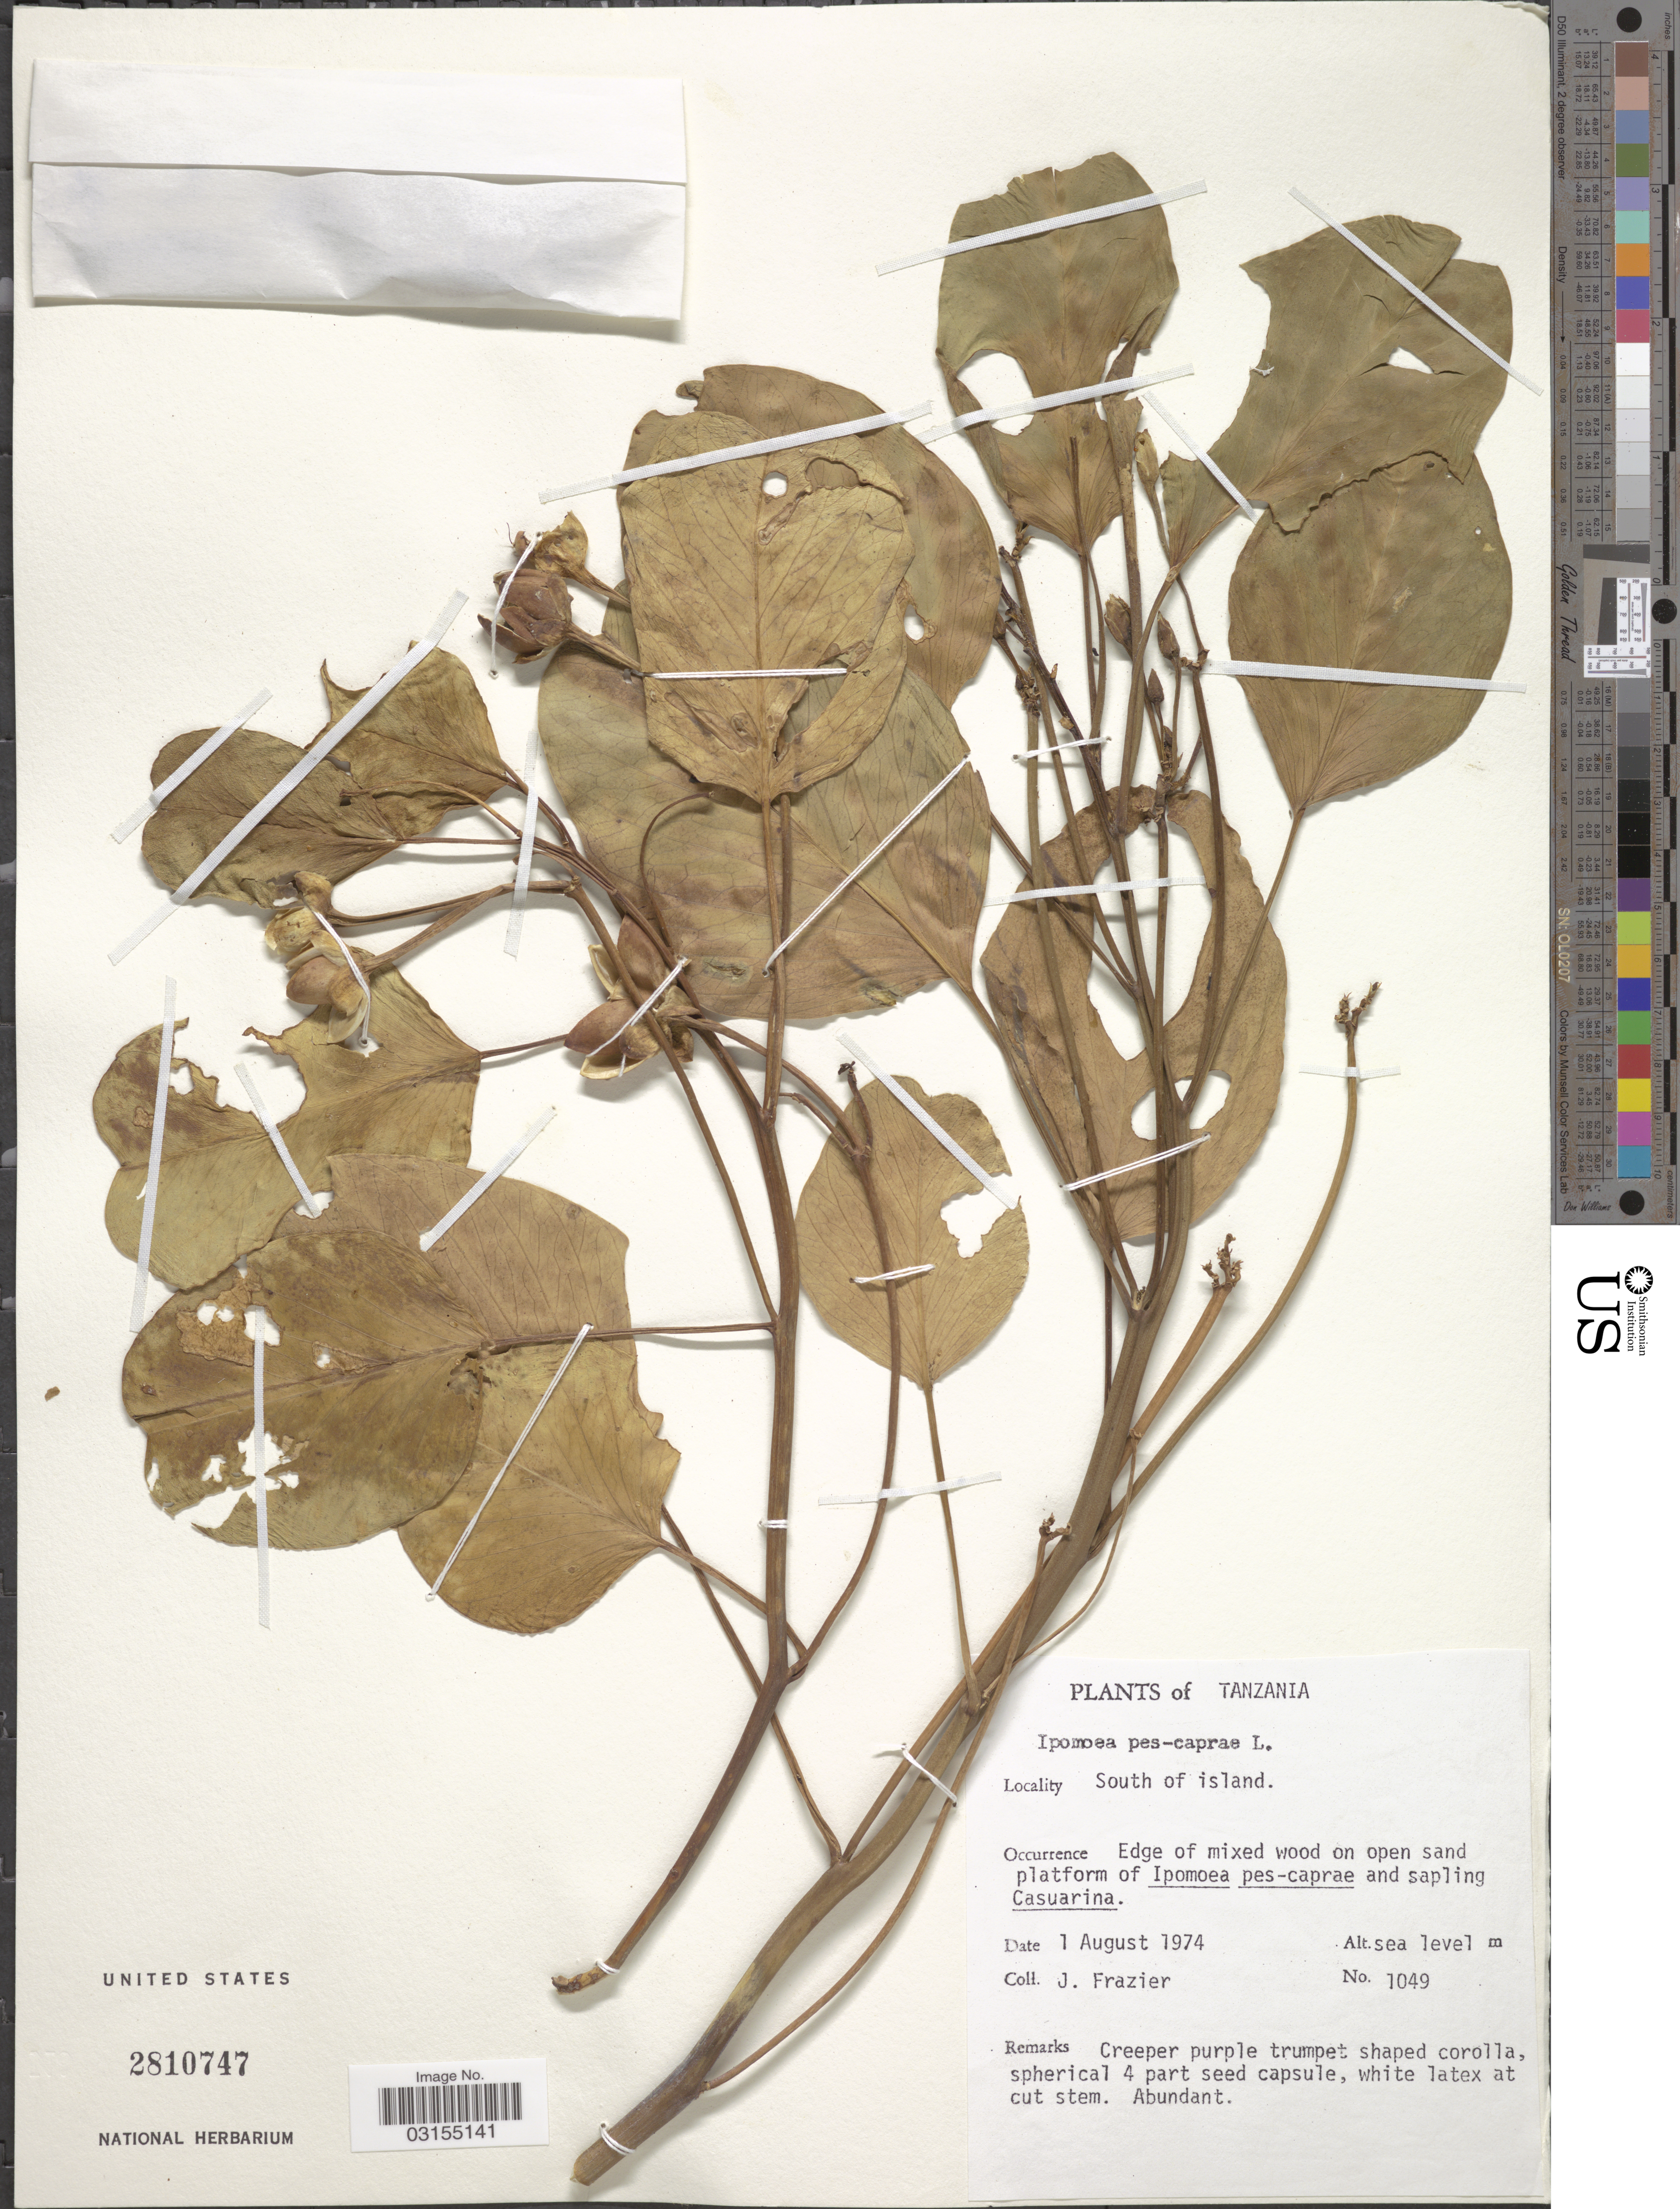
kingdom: Plantae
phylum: Tracheophyta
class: Magnoliopsida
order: Solanales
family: Convolvulaceae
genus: Ipomoea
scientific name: Ipomoea pes-caprae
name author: (L.) R. Br.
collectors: J. Frazier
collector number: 1049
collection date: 1974-08-01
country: Tanzania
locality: South of island.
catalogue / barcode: US 2810747